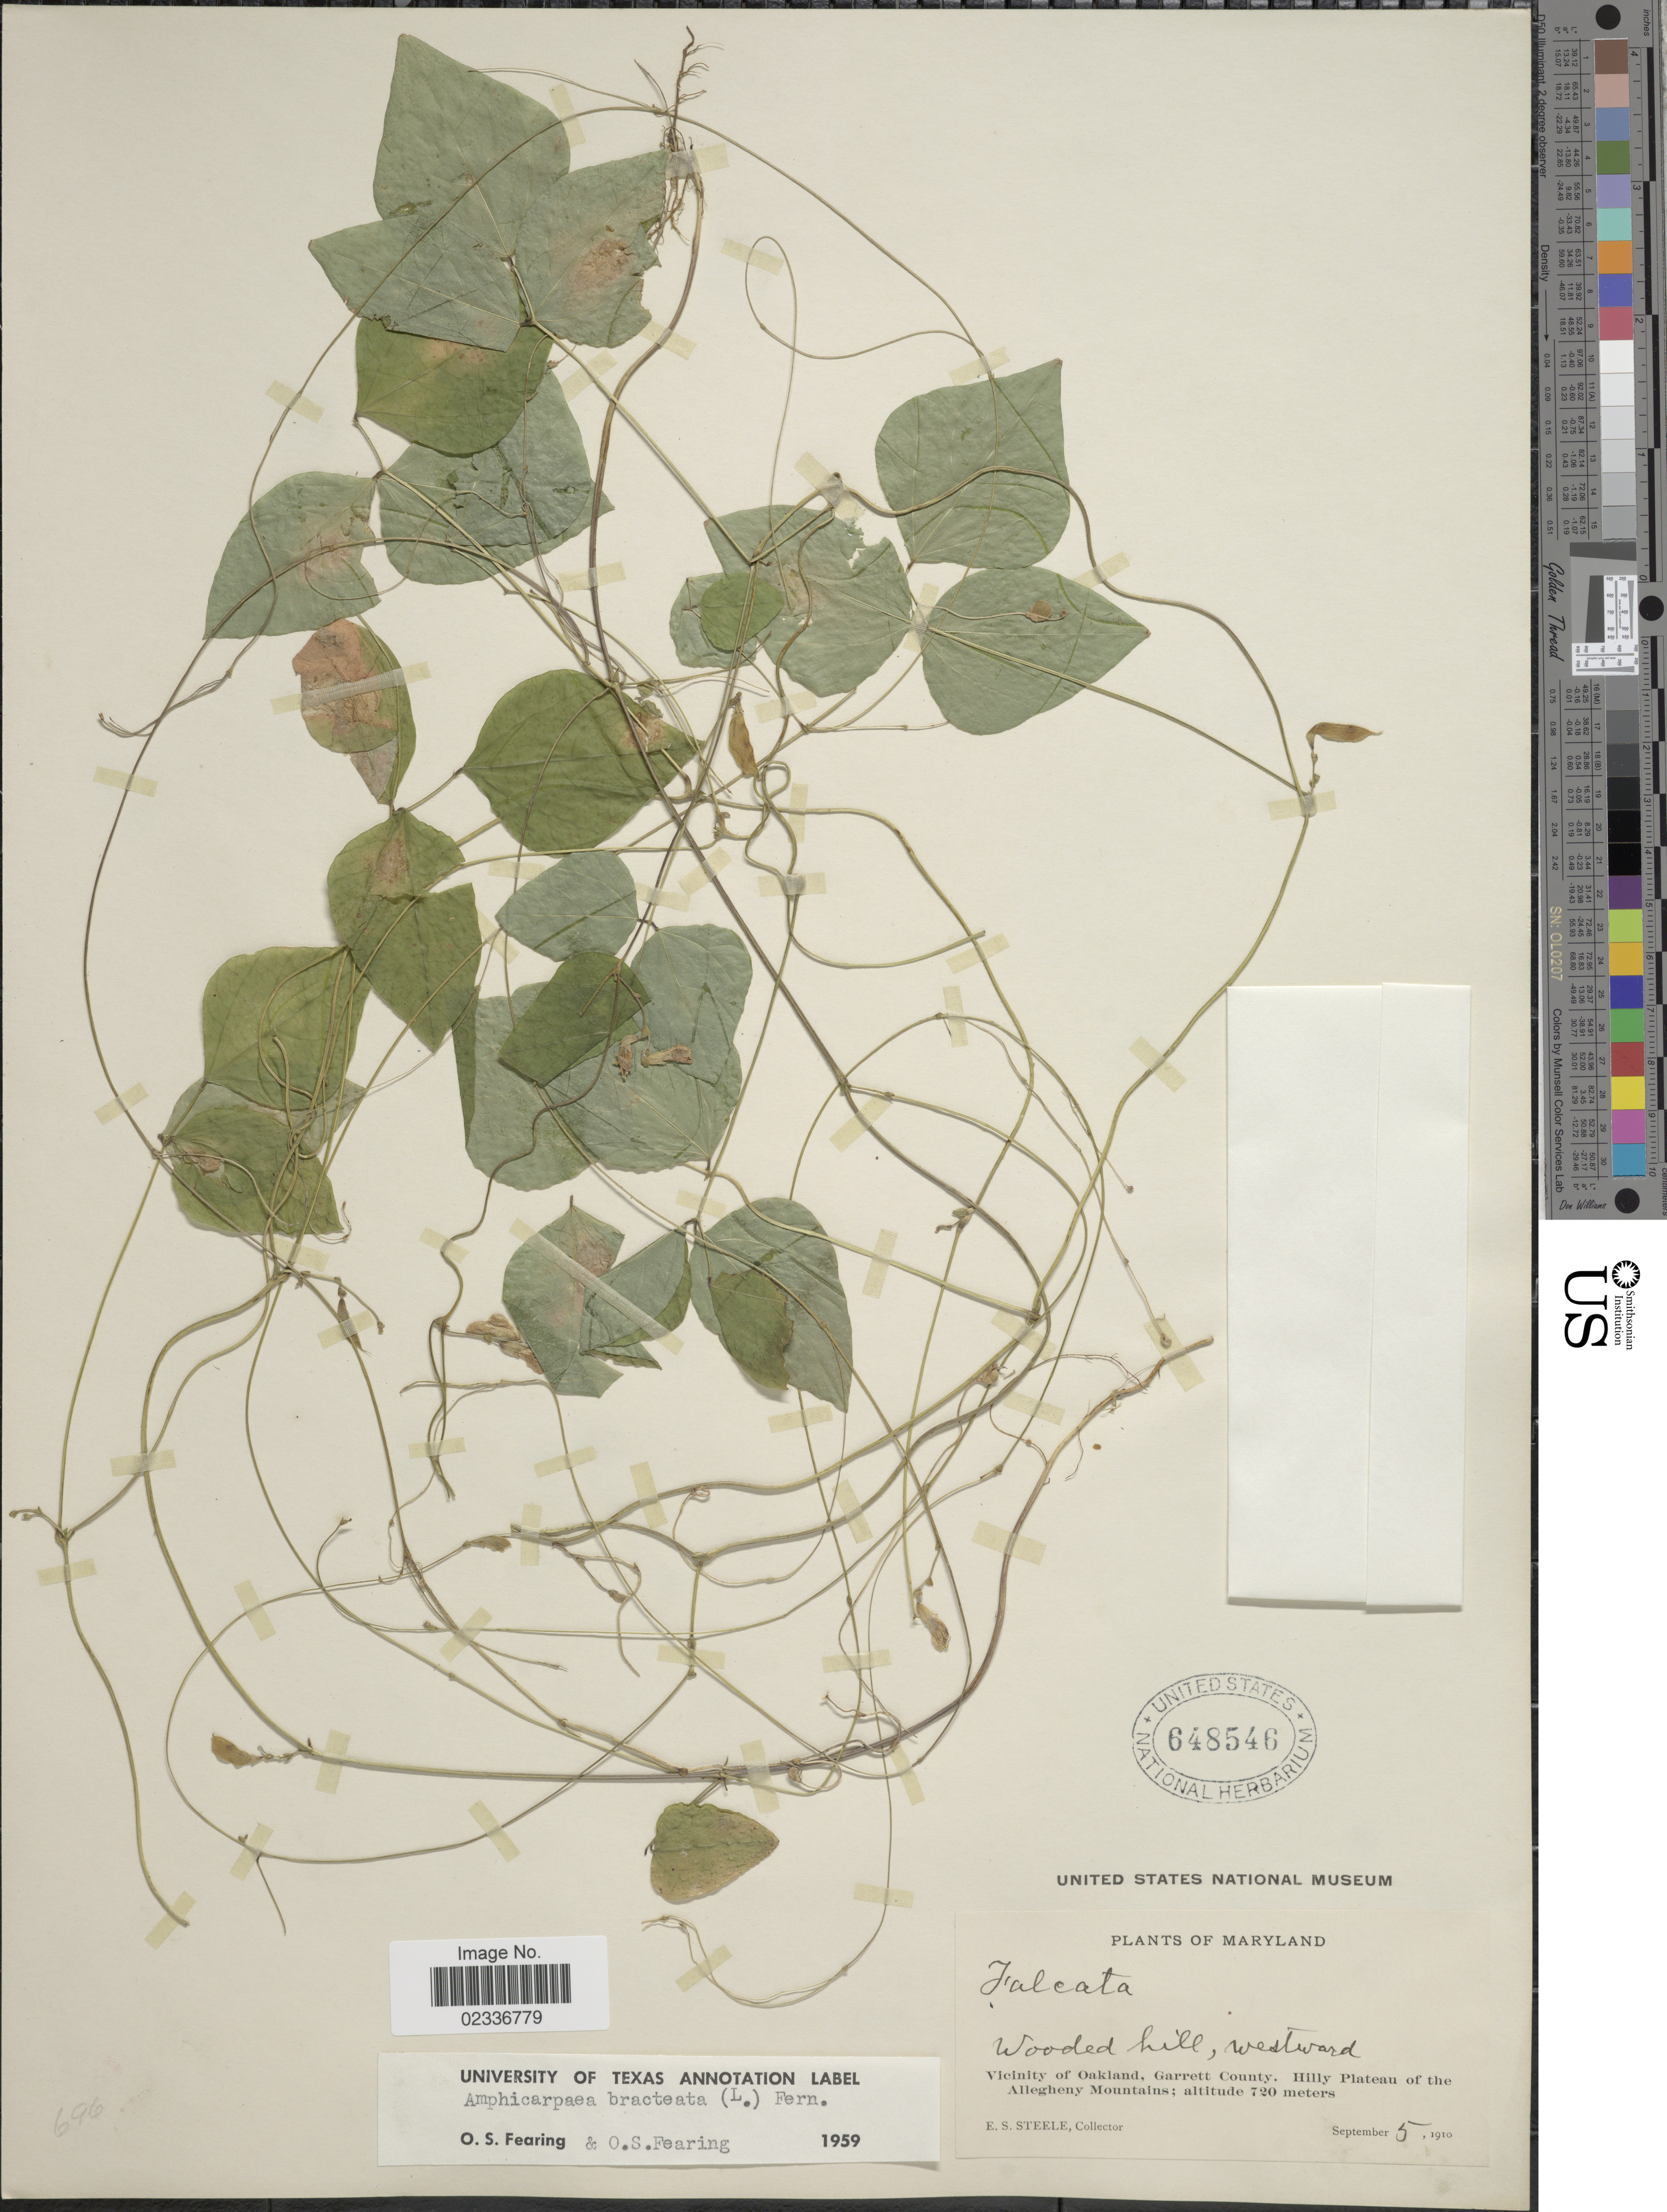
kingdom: Plantae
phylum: Tracheophyta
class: Magnoliopsida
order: Fabales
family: Fabaceae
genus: Amphicarpaea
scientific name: Amphicarpaea bracteata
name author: (L.) Fernald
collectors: E. Steele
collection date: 1910-09-05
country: United States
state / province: Maryland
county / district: Garrett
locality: Wooded hill, westward, vicinity of Oakland, Garrett County, Hilly Plateau of the Allgeheny Mountains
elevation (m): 720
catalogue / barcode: US 648546